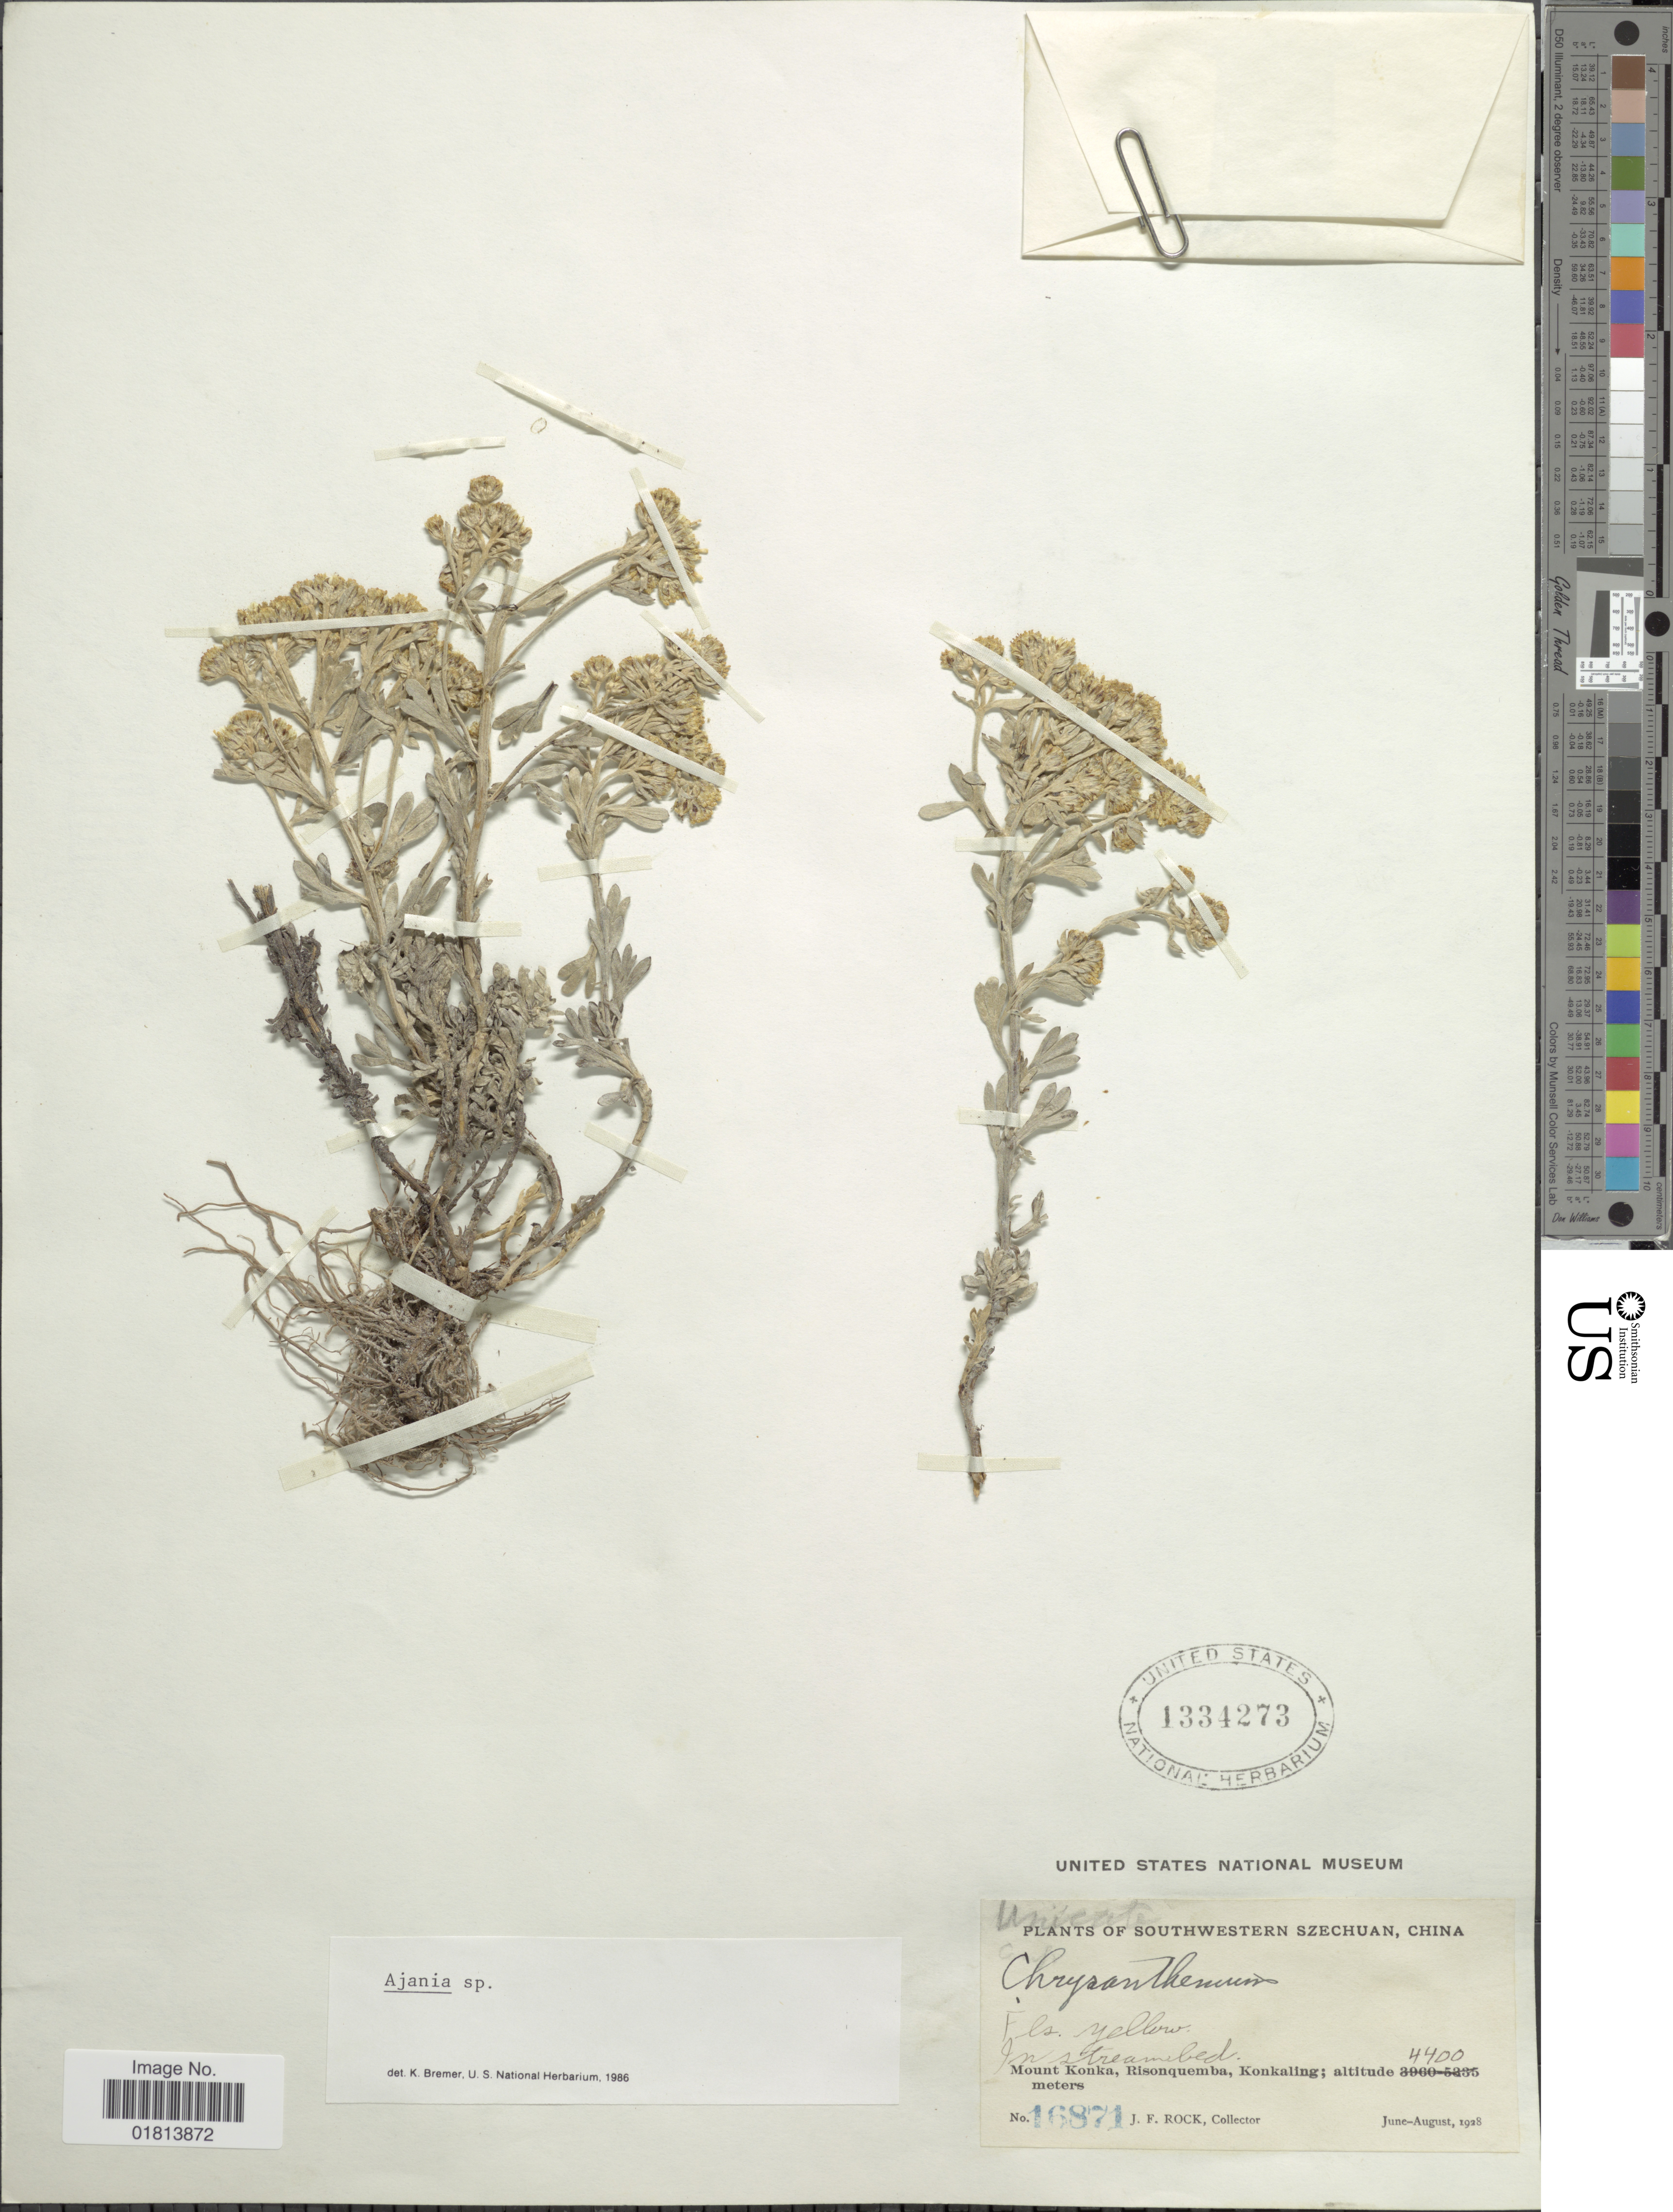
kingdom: Plantae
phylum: Tracheophyta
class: Magnoliopsida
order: Asterales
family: Asteraceae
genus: Ajania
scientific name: Ajania sp.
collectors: J. Rock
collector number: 16871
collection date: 1928-06/1928-08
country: China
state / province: Sichuan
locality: Southwestern Szechuan, China, Mount Konka, Risonquemba, Konkaling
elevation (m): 4400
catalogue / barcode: US 1334273